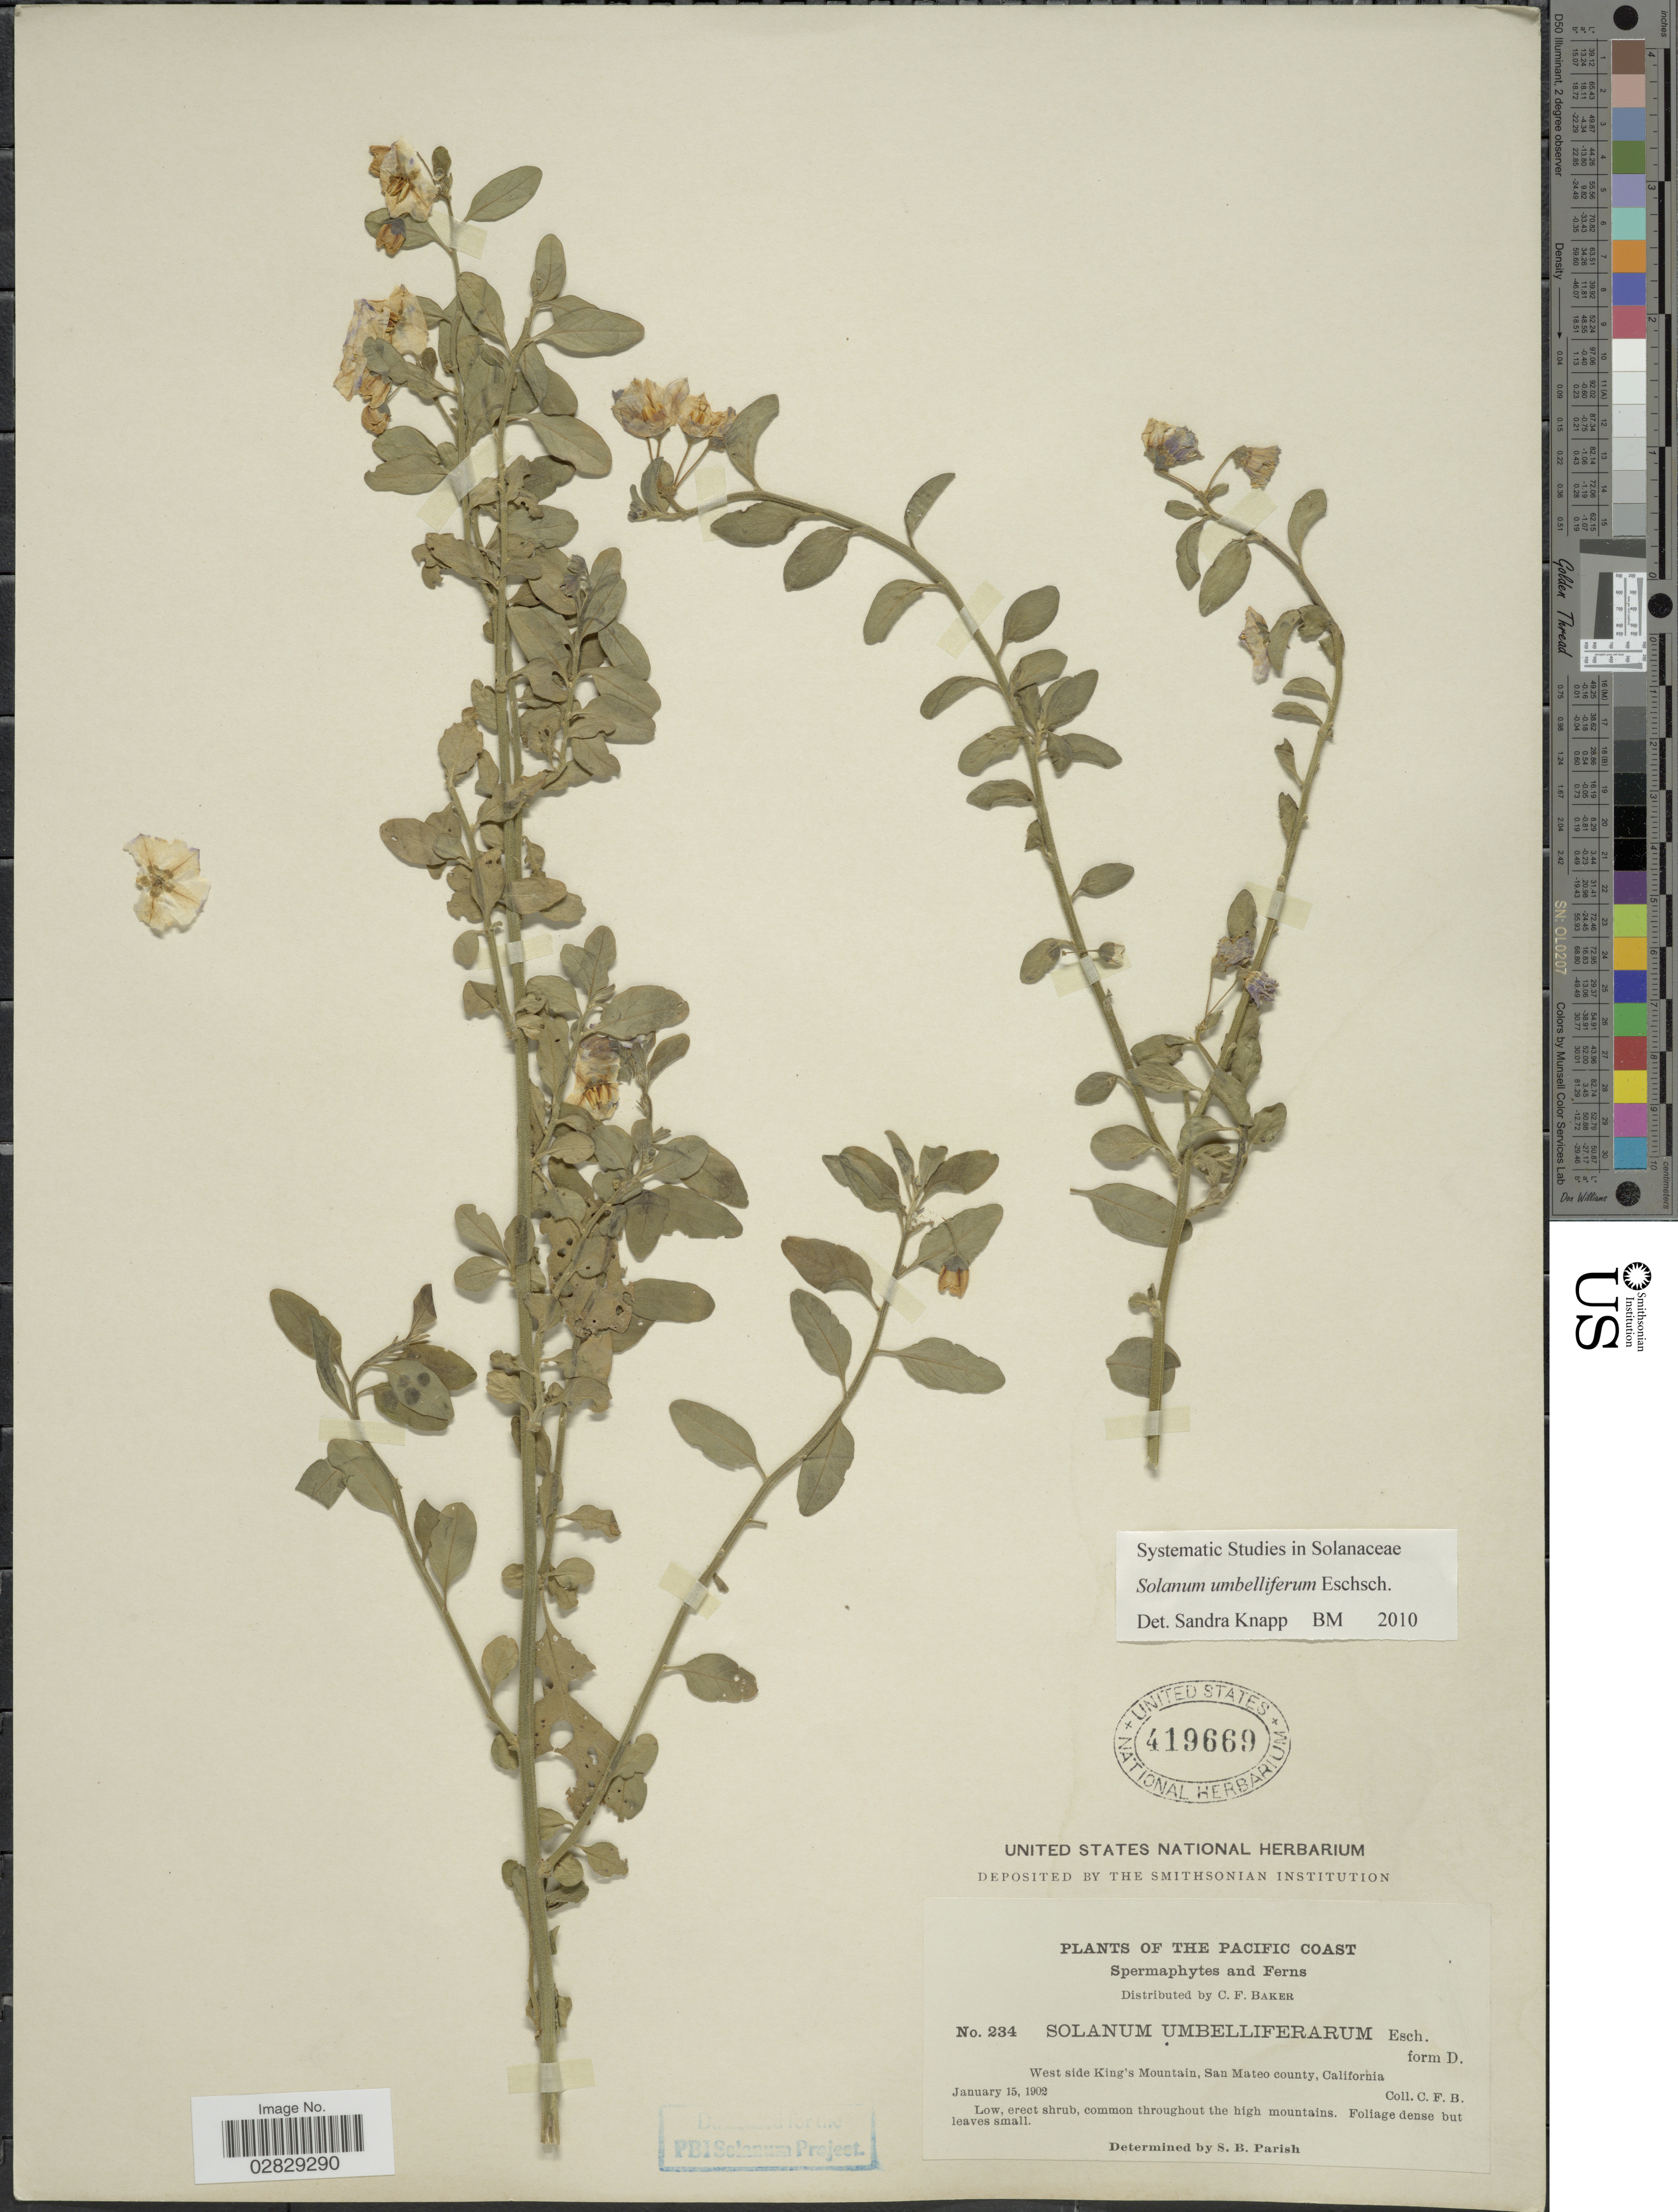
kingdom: Plantae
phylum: Tracheophyta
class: Magnoliopsida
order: Solanales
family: Solanaceae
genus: Solanum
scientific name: Solanum umbelliferum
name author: Eschsch.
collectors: C. F. Baker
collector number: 234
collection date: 1902-01-15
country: United States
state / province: California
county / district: San Mateo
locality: The Pacific Coast. West side King's Mountain, San Mateo county.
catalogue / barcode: US 419669